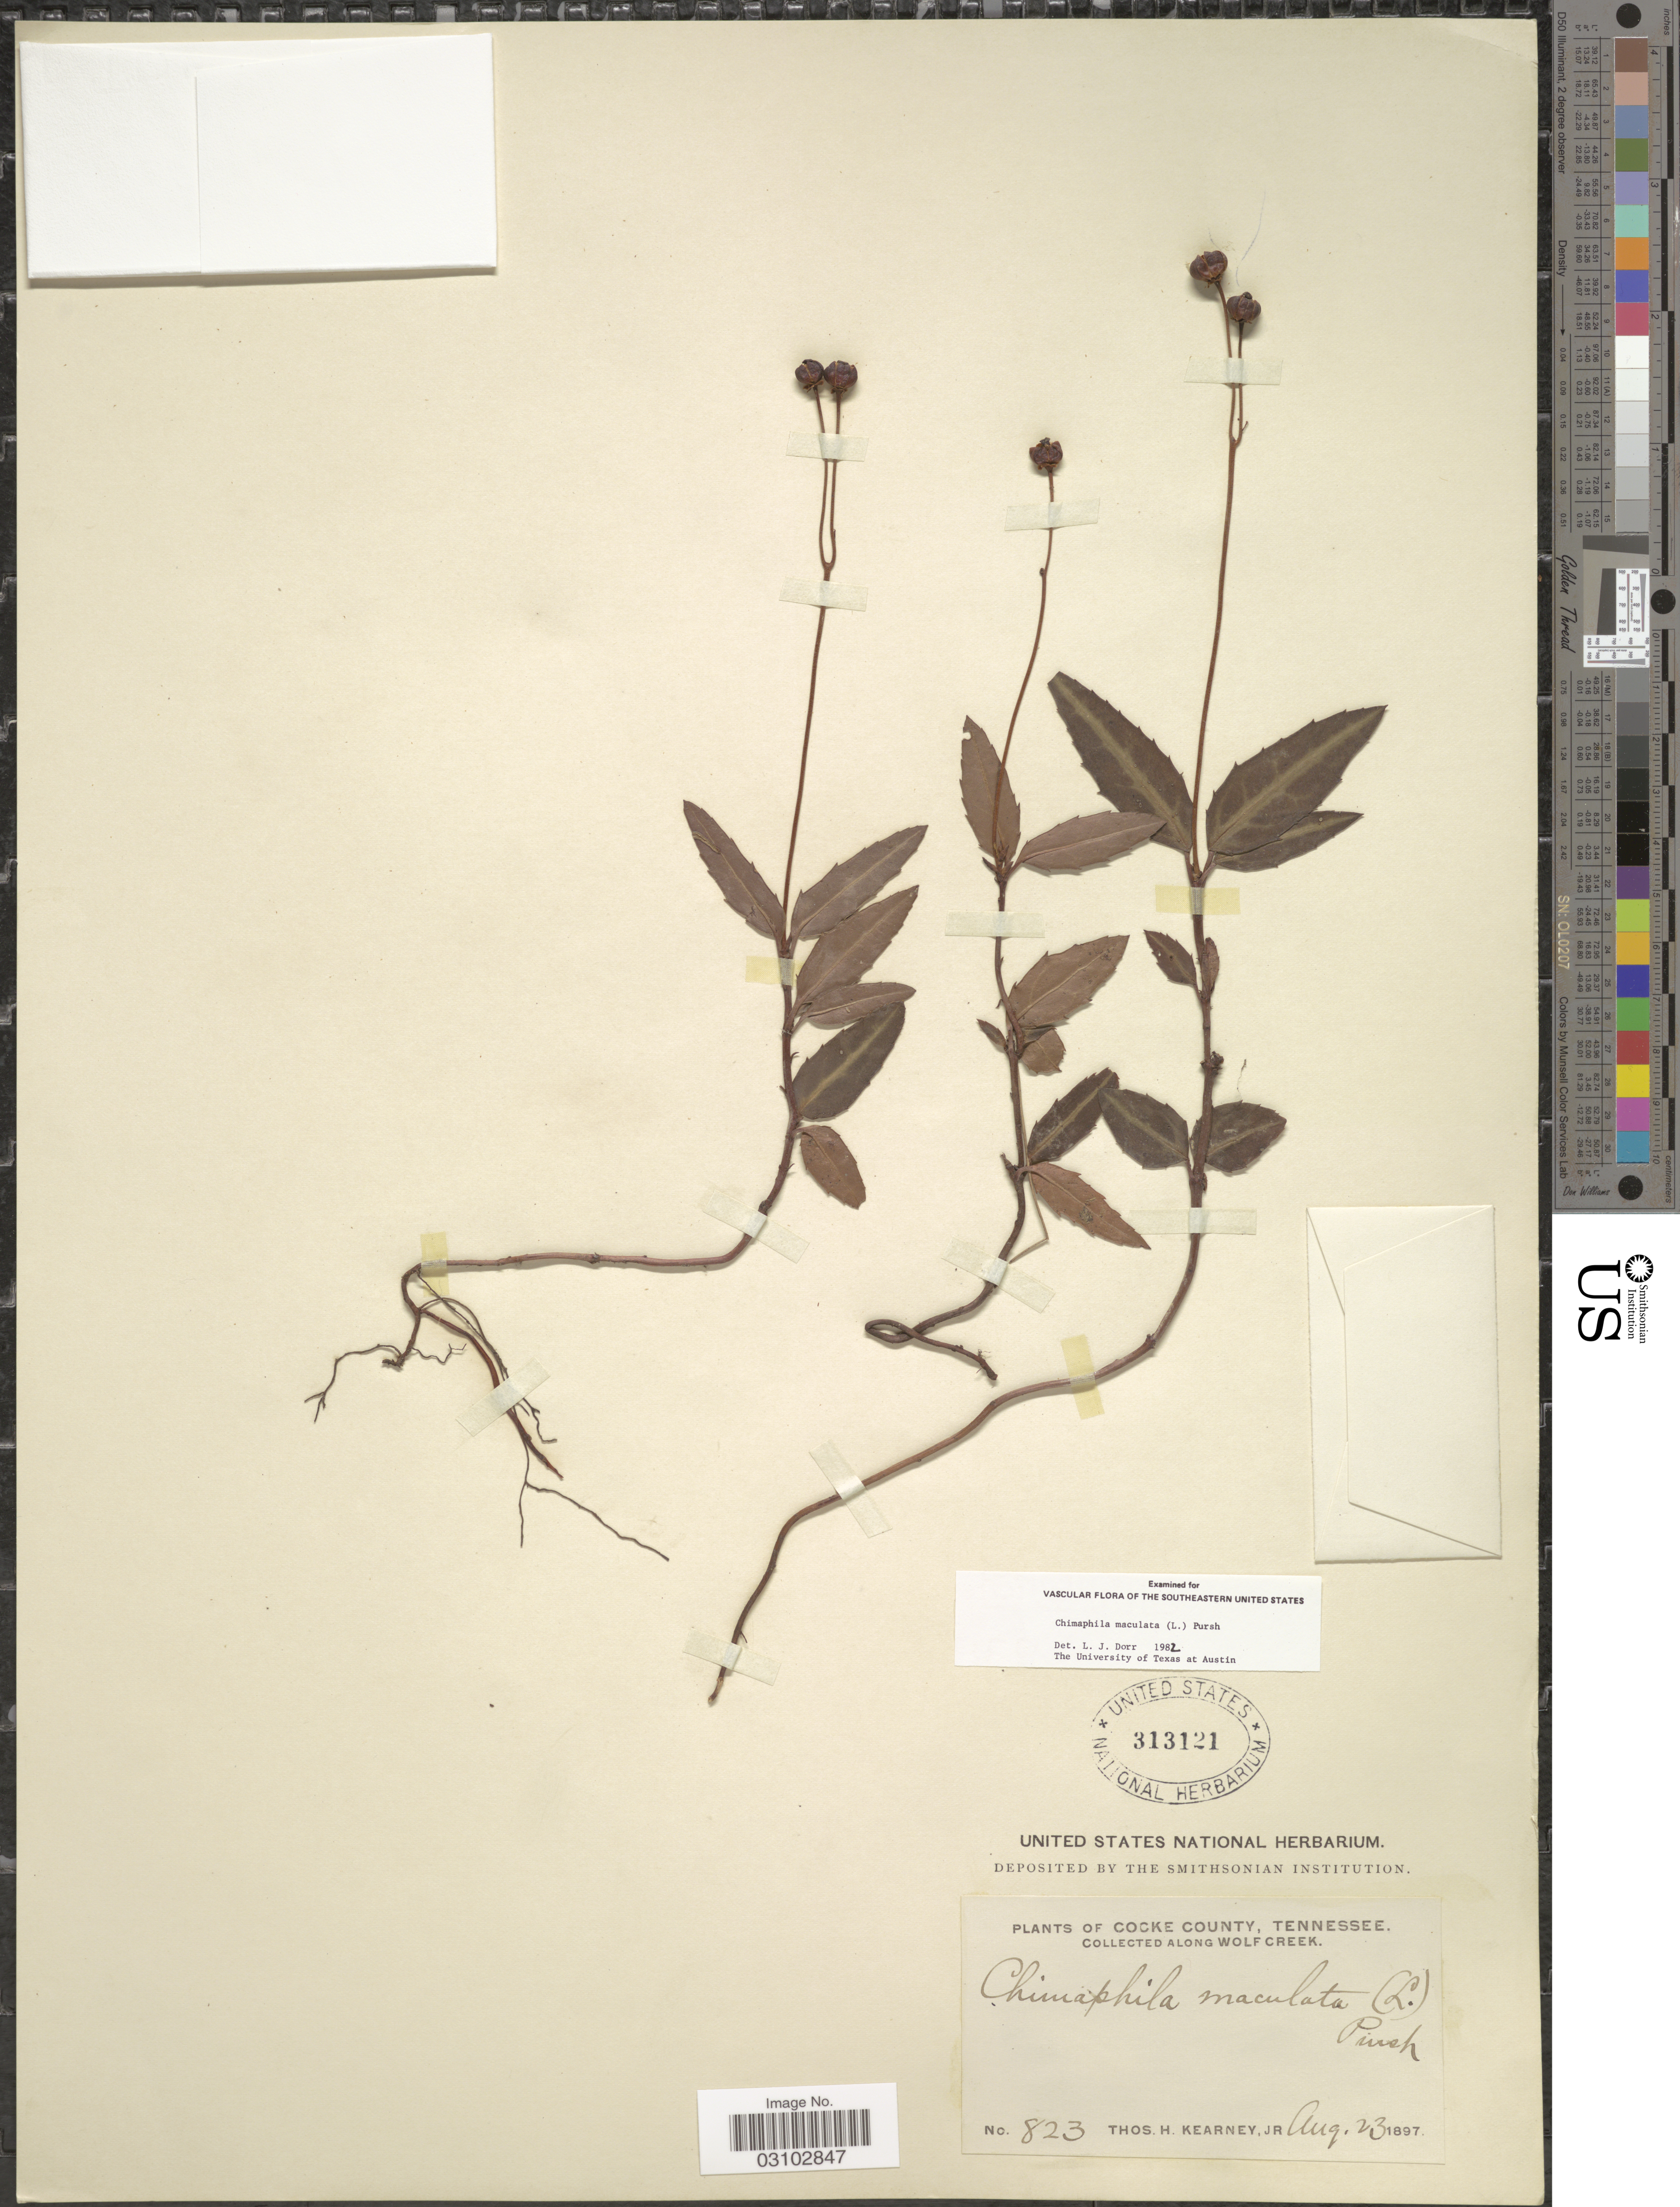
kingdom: Plantae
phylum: Tracheophyta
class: Magnoliopsida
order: Ericales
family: Ericaceae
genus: Chimaphila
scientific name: Chimaphila maculata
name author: (L.) Pursh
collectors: T. H. Kearney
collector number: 823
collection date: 1897-08-23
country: United States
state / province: Tennessee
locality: Cocke County. Along Wolf Creek.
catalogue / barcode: US 313121